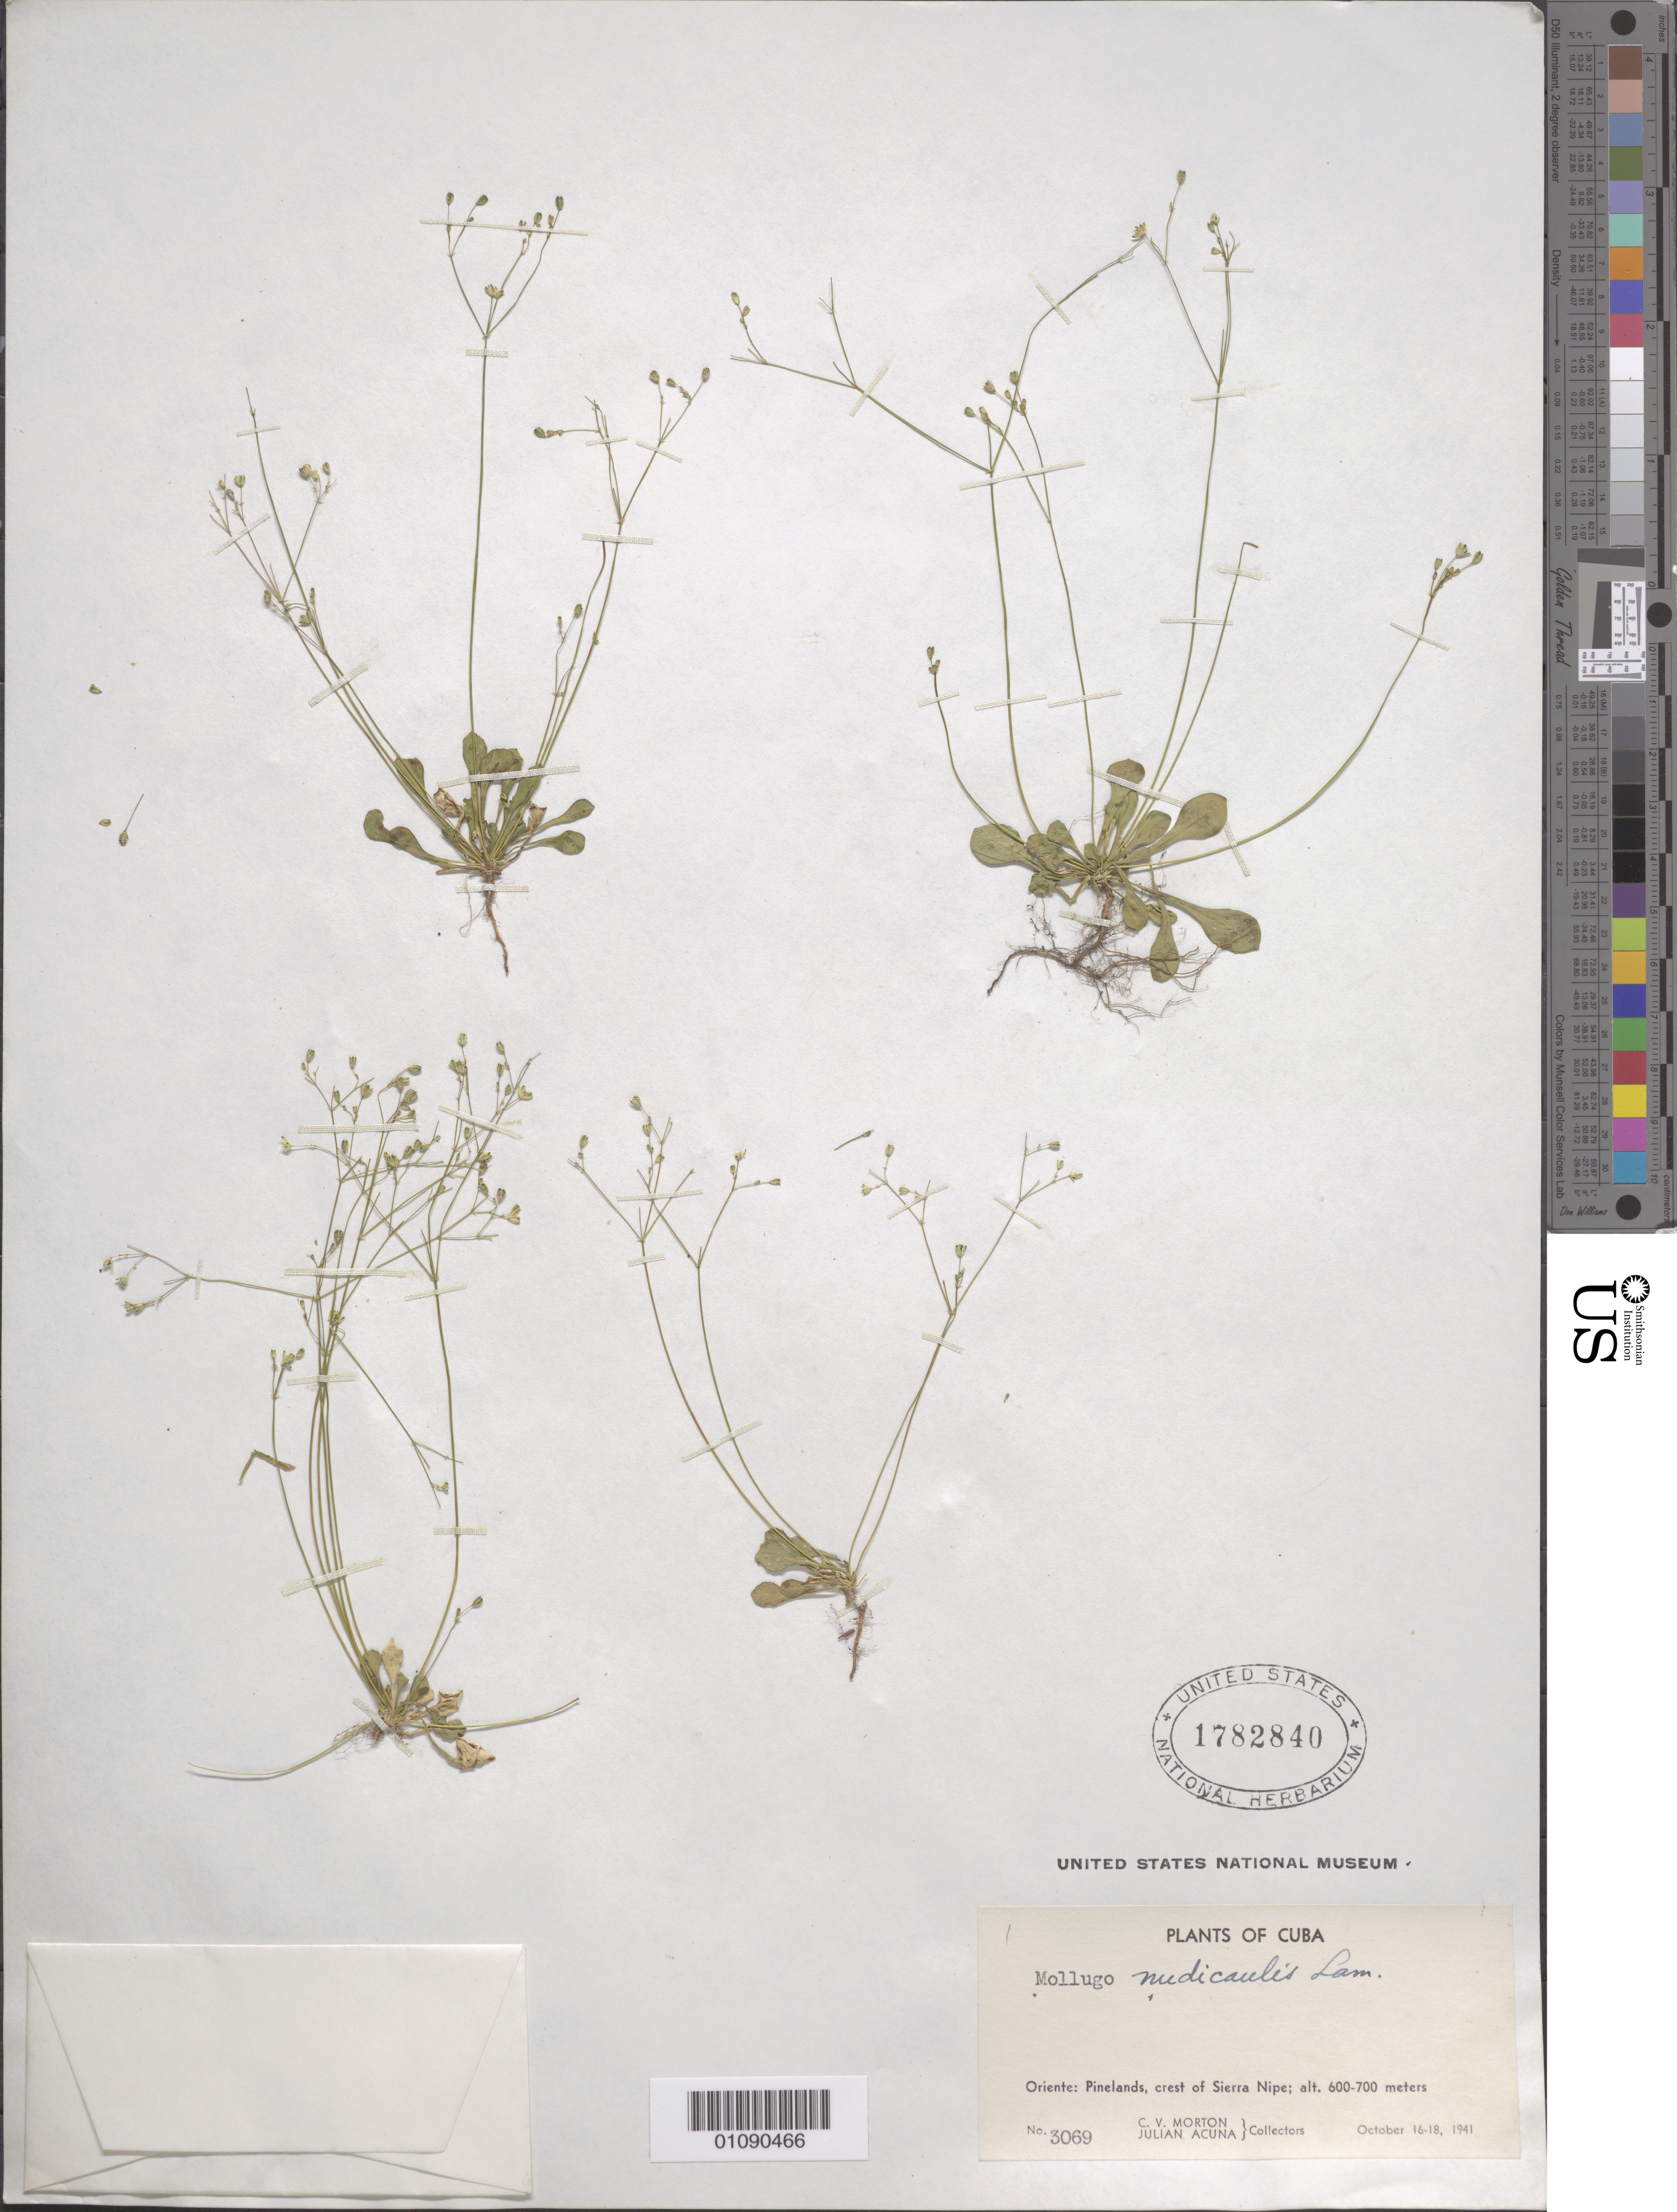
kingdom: Plantae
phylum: Tracheophyta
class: Magnoliopsida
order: Caryophyllales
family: Molluginaceae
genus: Paramollugo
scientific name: Paramollugo spathulata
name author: (Sw.) Sukhor.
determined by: Strong, Mark T., (BOT), Smithsonian Institution - National Museum of Natural History (UNITED STATES)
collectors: C. V. Morton & J. Acuña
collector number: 3069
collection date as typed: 16 Oct 1941 to 18 Oct 1941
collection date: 1941-10-16/1941-10-18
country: Cuba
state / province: Holguín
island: Cuba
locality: Oriente: Pinelands, crest of Sierra Nipe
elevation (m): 600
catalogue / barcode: US 1782840